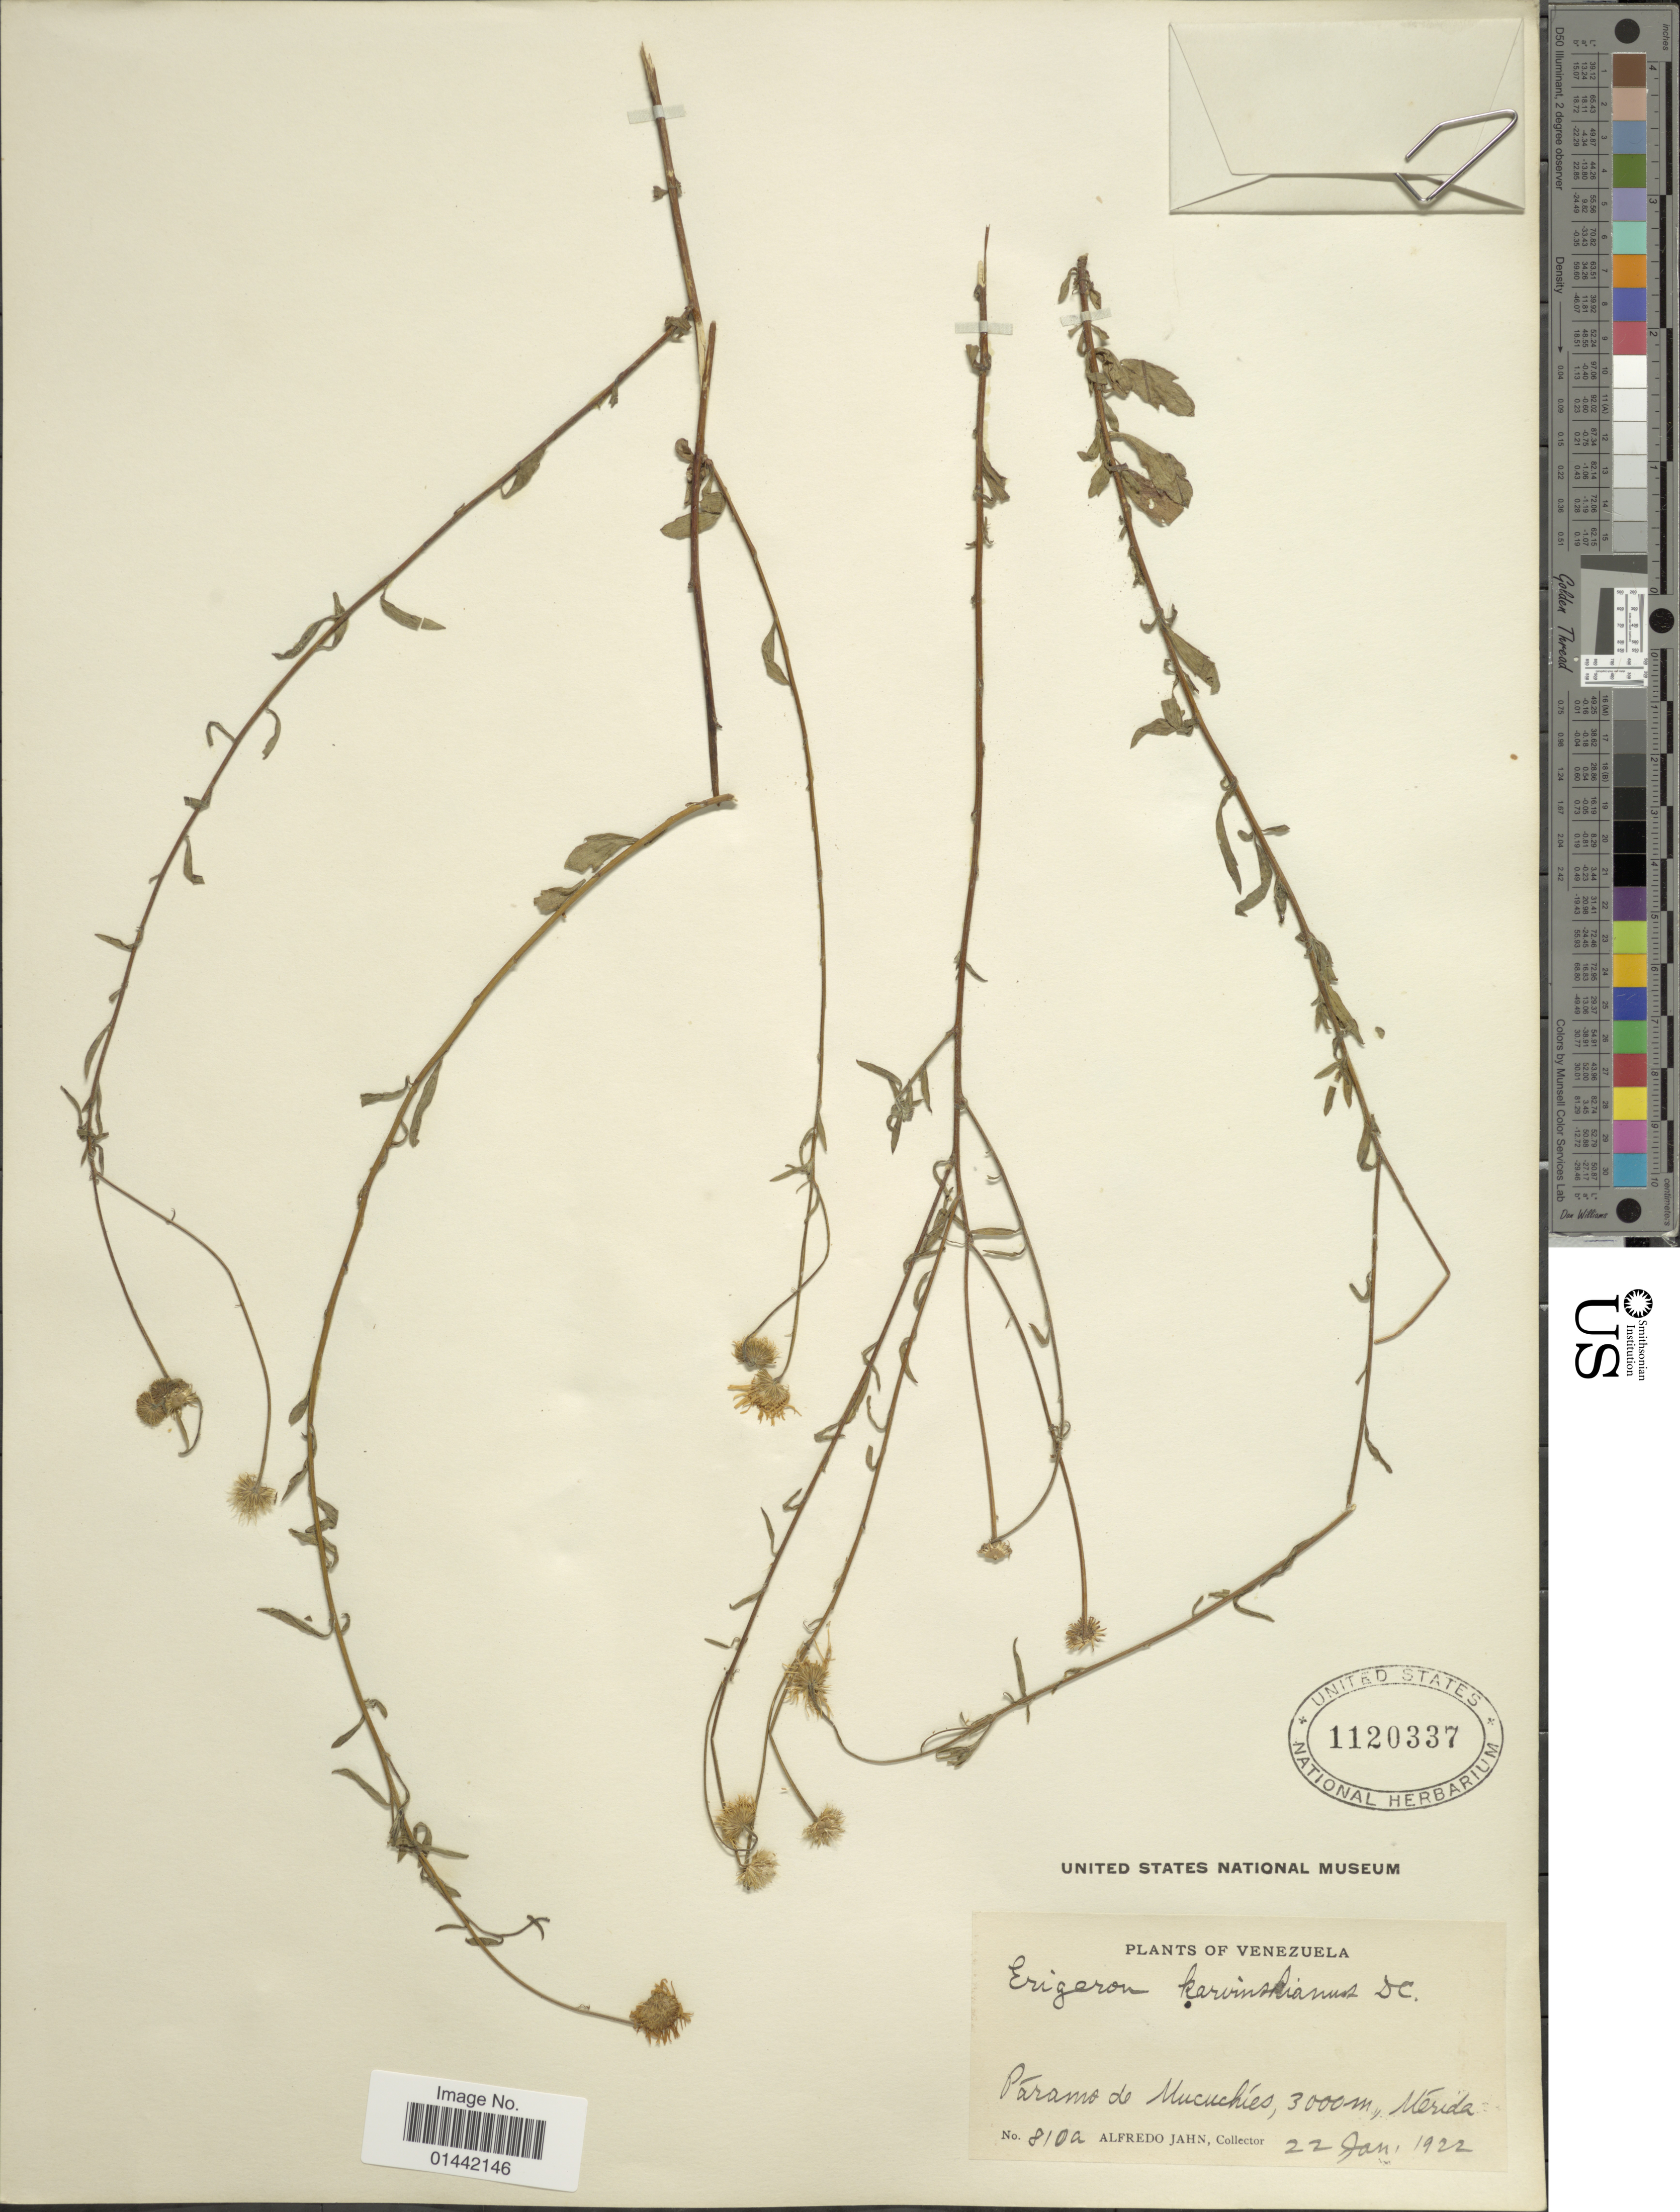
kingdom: Plantae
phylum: Tracheophyta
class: Magnoliopsida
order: Asterales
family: Asteraceae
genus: Erigeron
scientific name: Erigeron karvinskianus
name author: DC.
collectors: A. Jahn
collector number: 810a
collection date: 1922-01-22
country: Venezuela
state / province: Mérida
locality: Páramo de Mucuchíes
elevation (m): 3000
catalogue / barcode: US 1120337